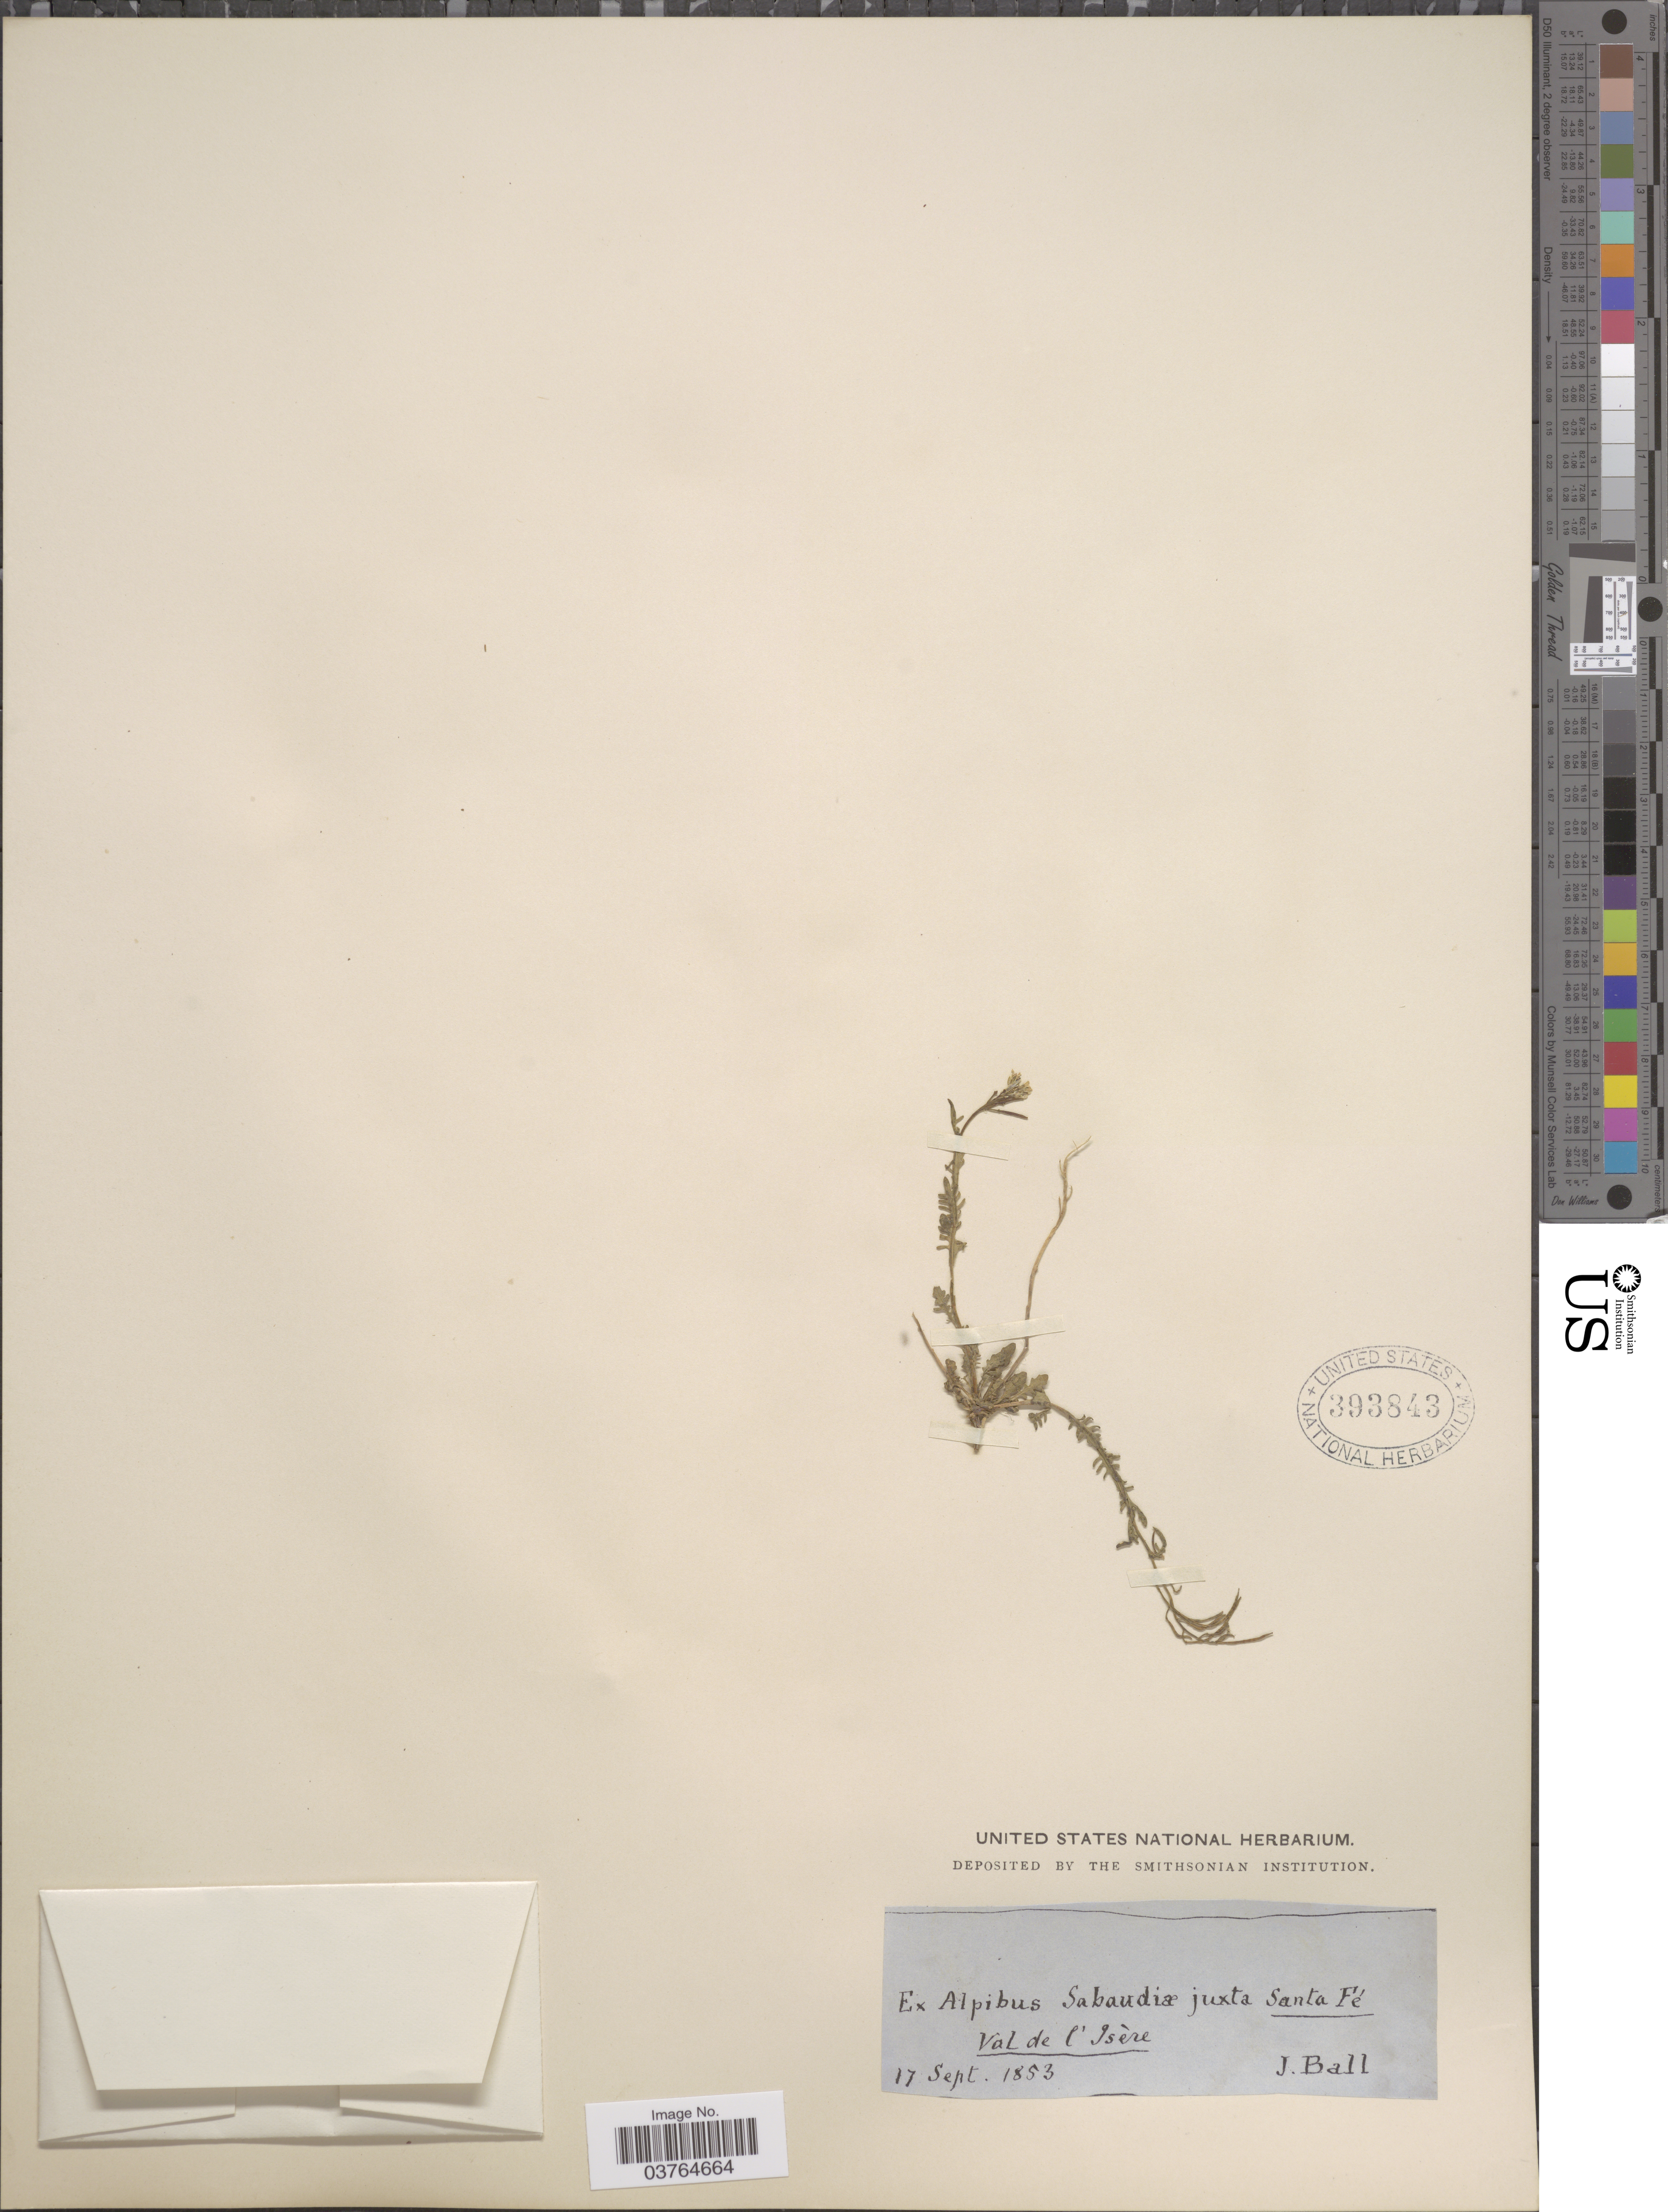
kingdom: Plantae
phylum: Tracheophyta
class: Magnoliopsida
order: Brassicales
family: Brassicaceae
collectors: J. Ball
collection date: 1853-09-17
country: France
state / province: Auvergne-Rhône-Alpes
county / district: Isère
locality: Ex Alpibus Sabaudiæ juxta Santa Fé Val de l'Isère.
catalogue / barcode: US 393843